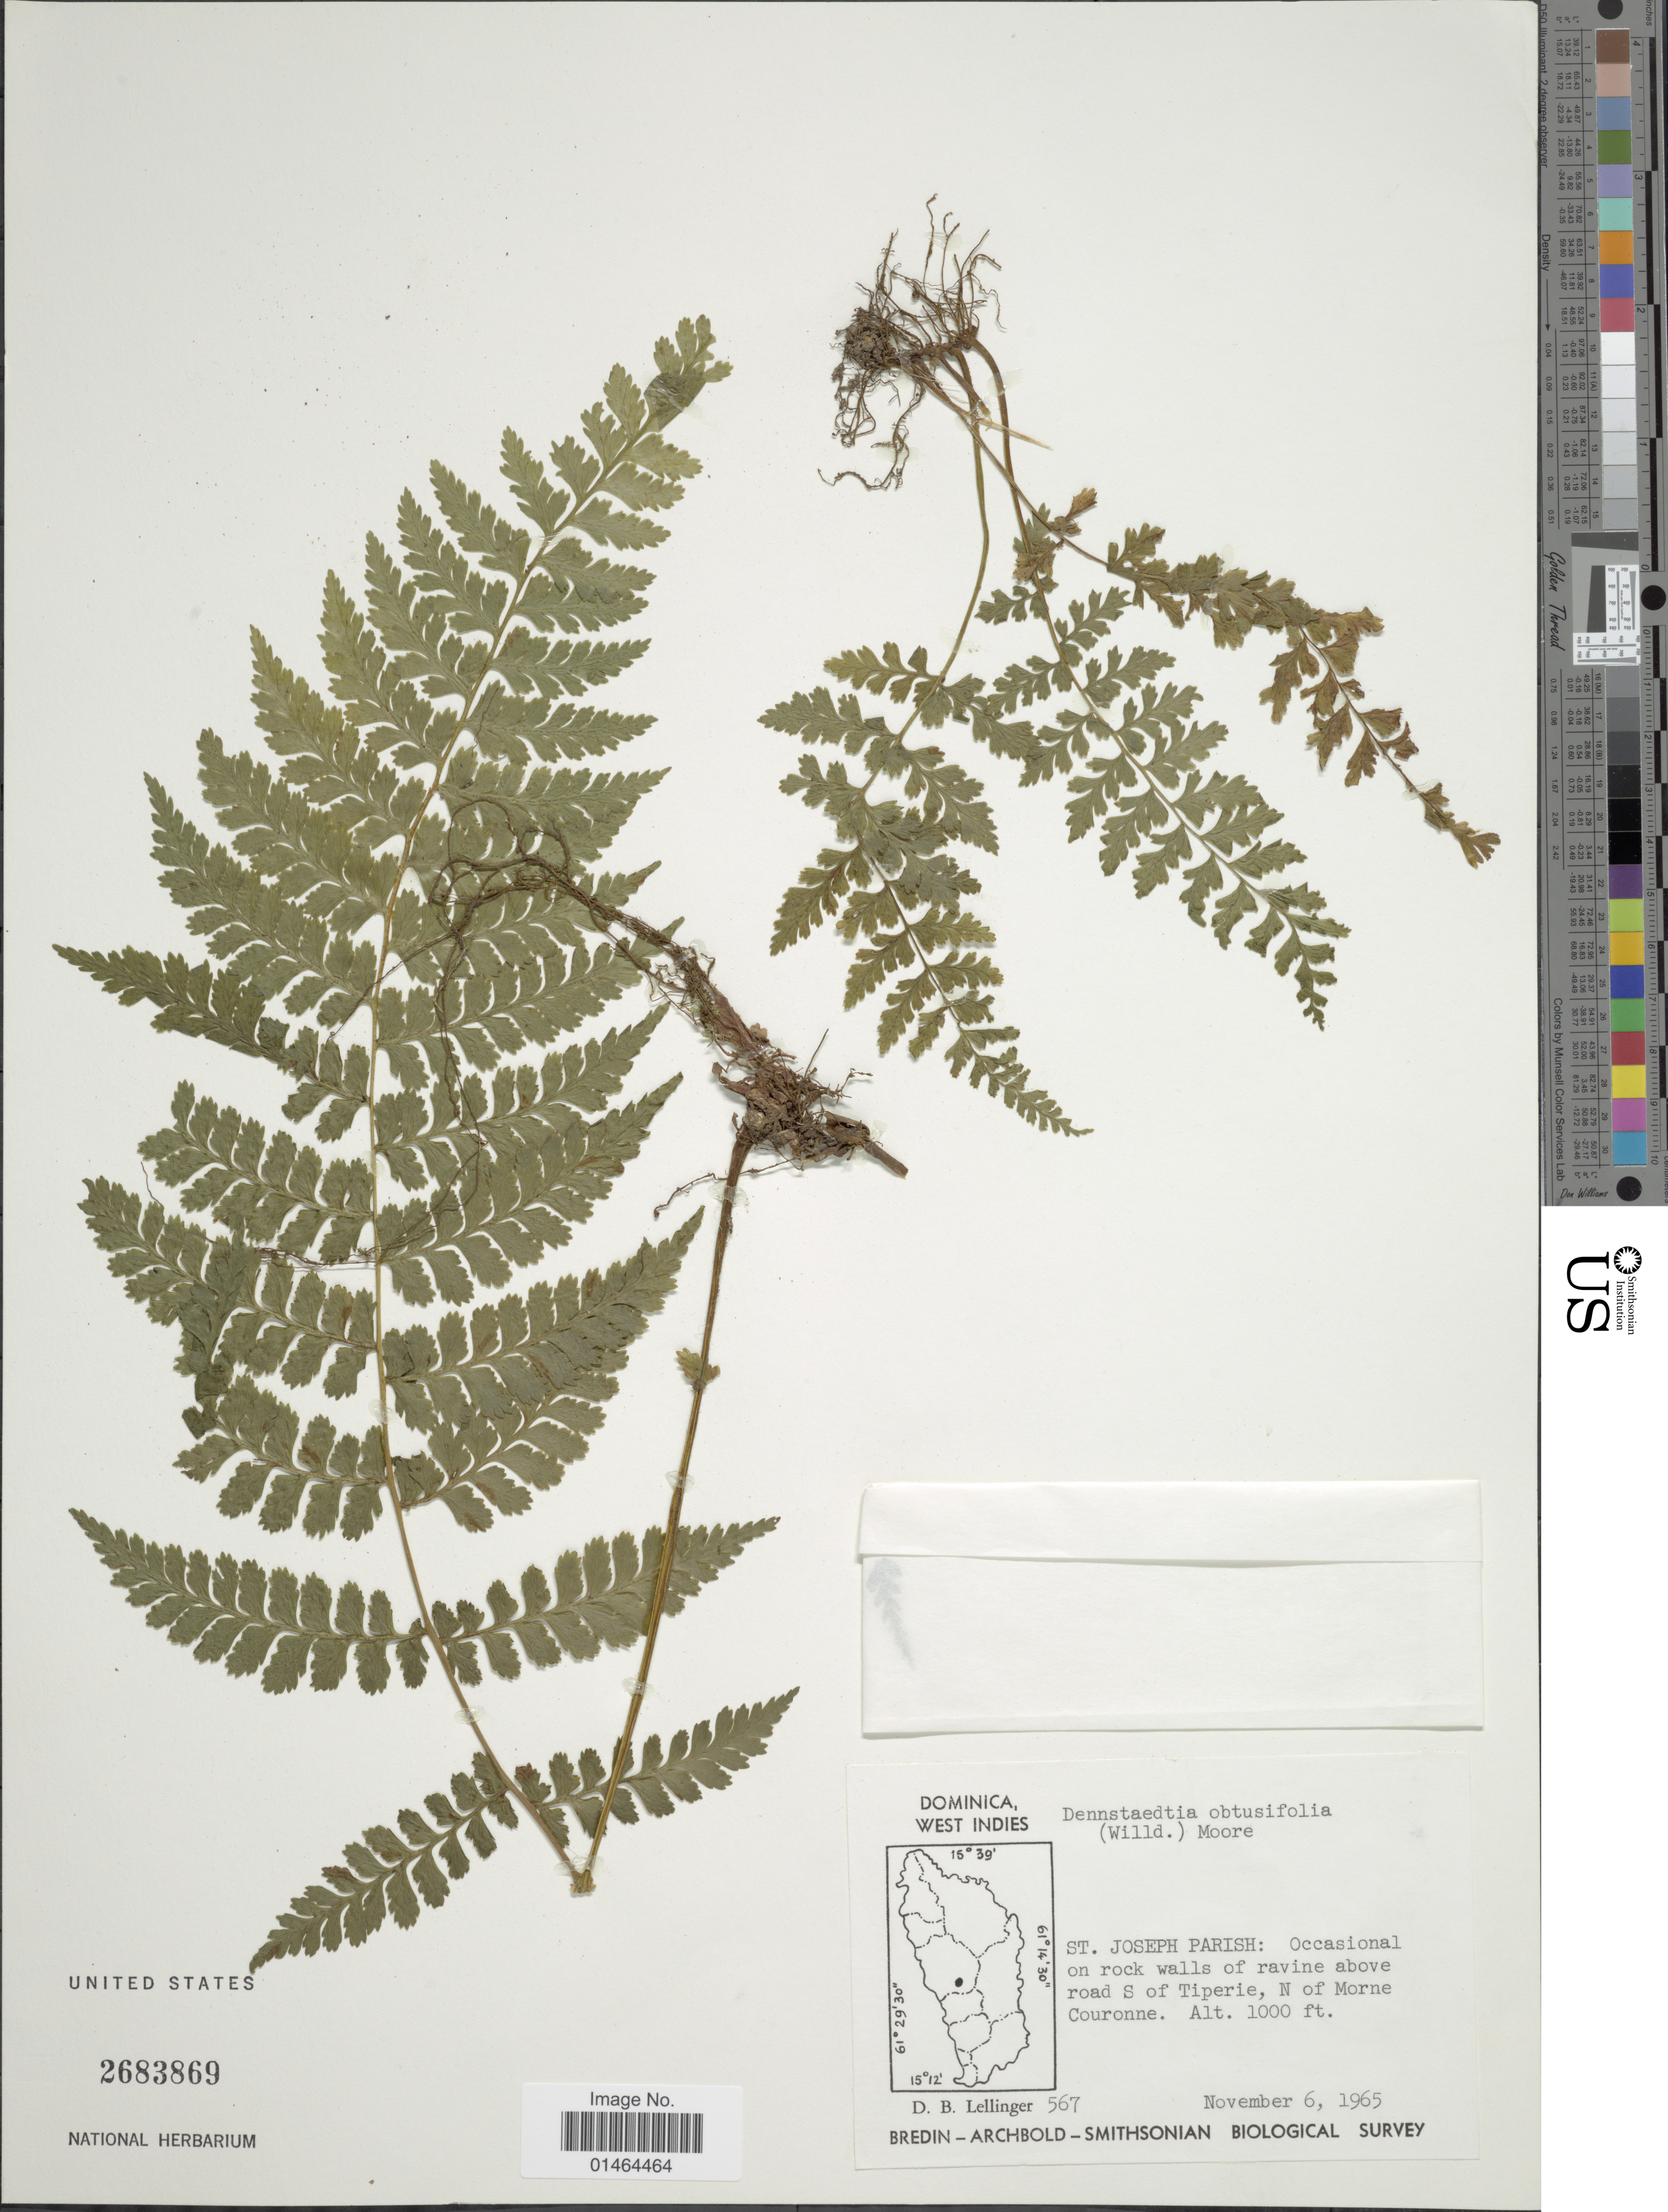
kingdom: Plantae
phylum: Tracheophyta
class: Polypodiopsida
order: Polypodiales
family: Dennstaedtiaceae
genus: Dennstaedtia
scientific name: Dennstaedtia dissecta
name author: (Sw.) T. Moore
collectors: D. B. Lellinger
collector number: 567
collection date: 1965-11-06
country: Dominica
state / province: St. Joseph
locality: Occasional on rock walls of ravine above road S of Tiperie, N of Morne Couronne. West Indies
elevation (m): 305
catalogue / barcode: US 2683869